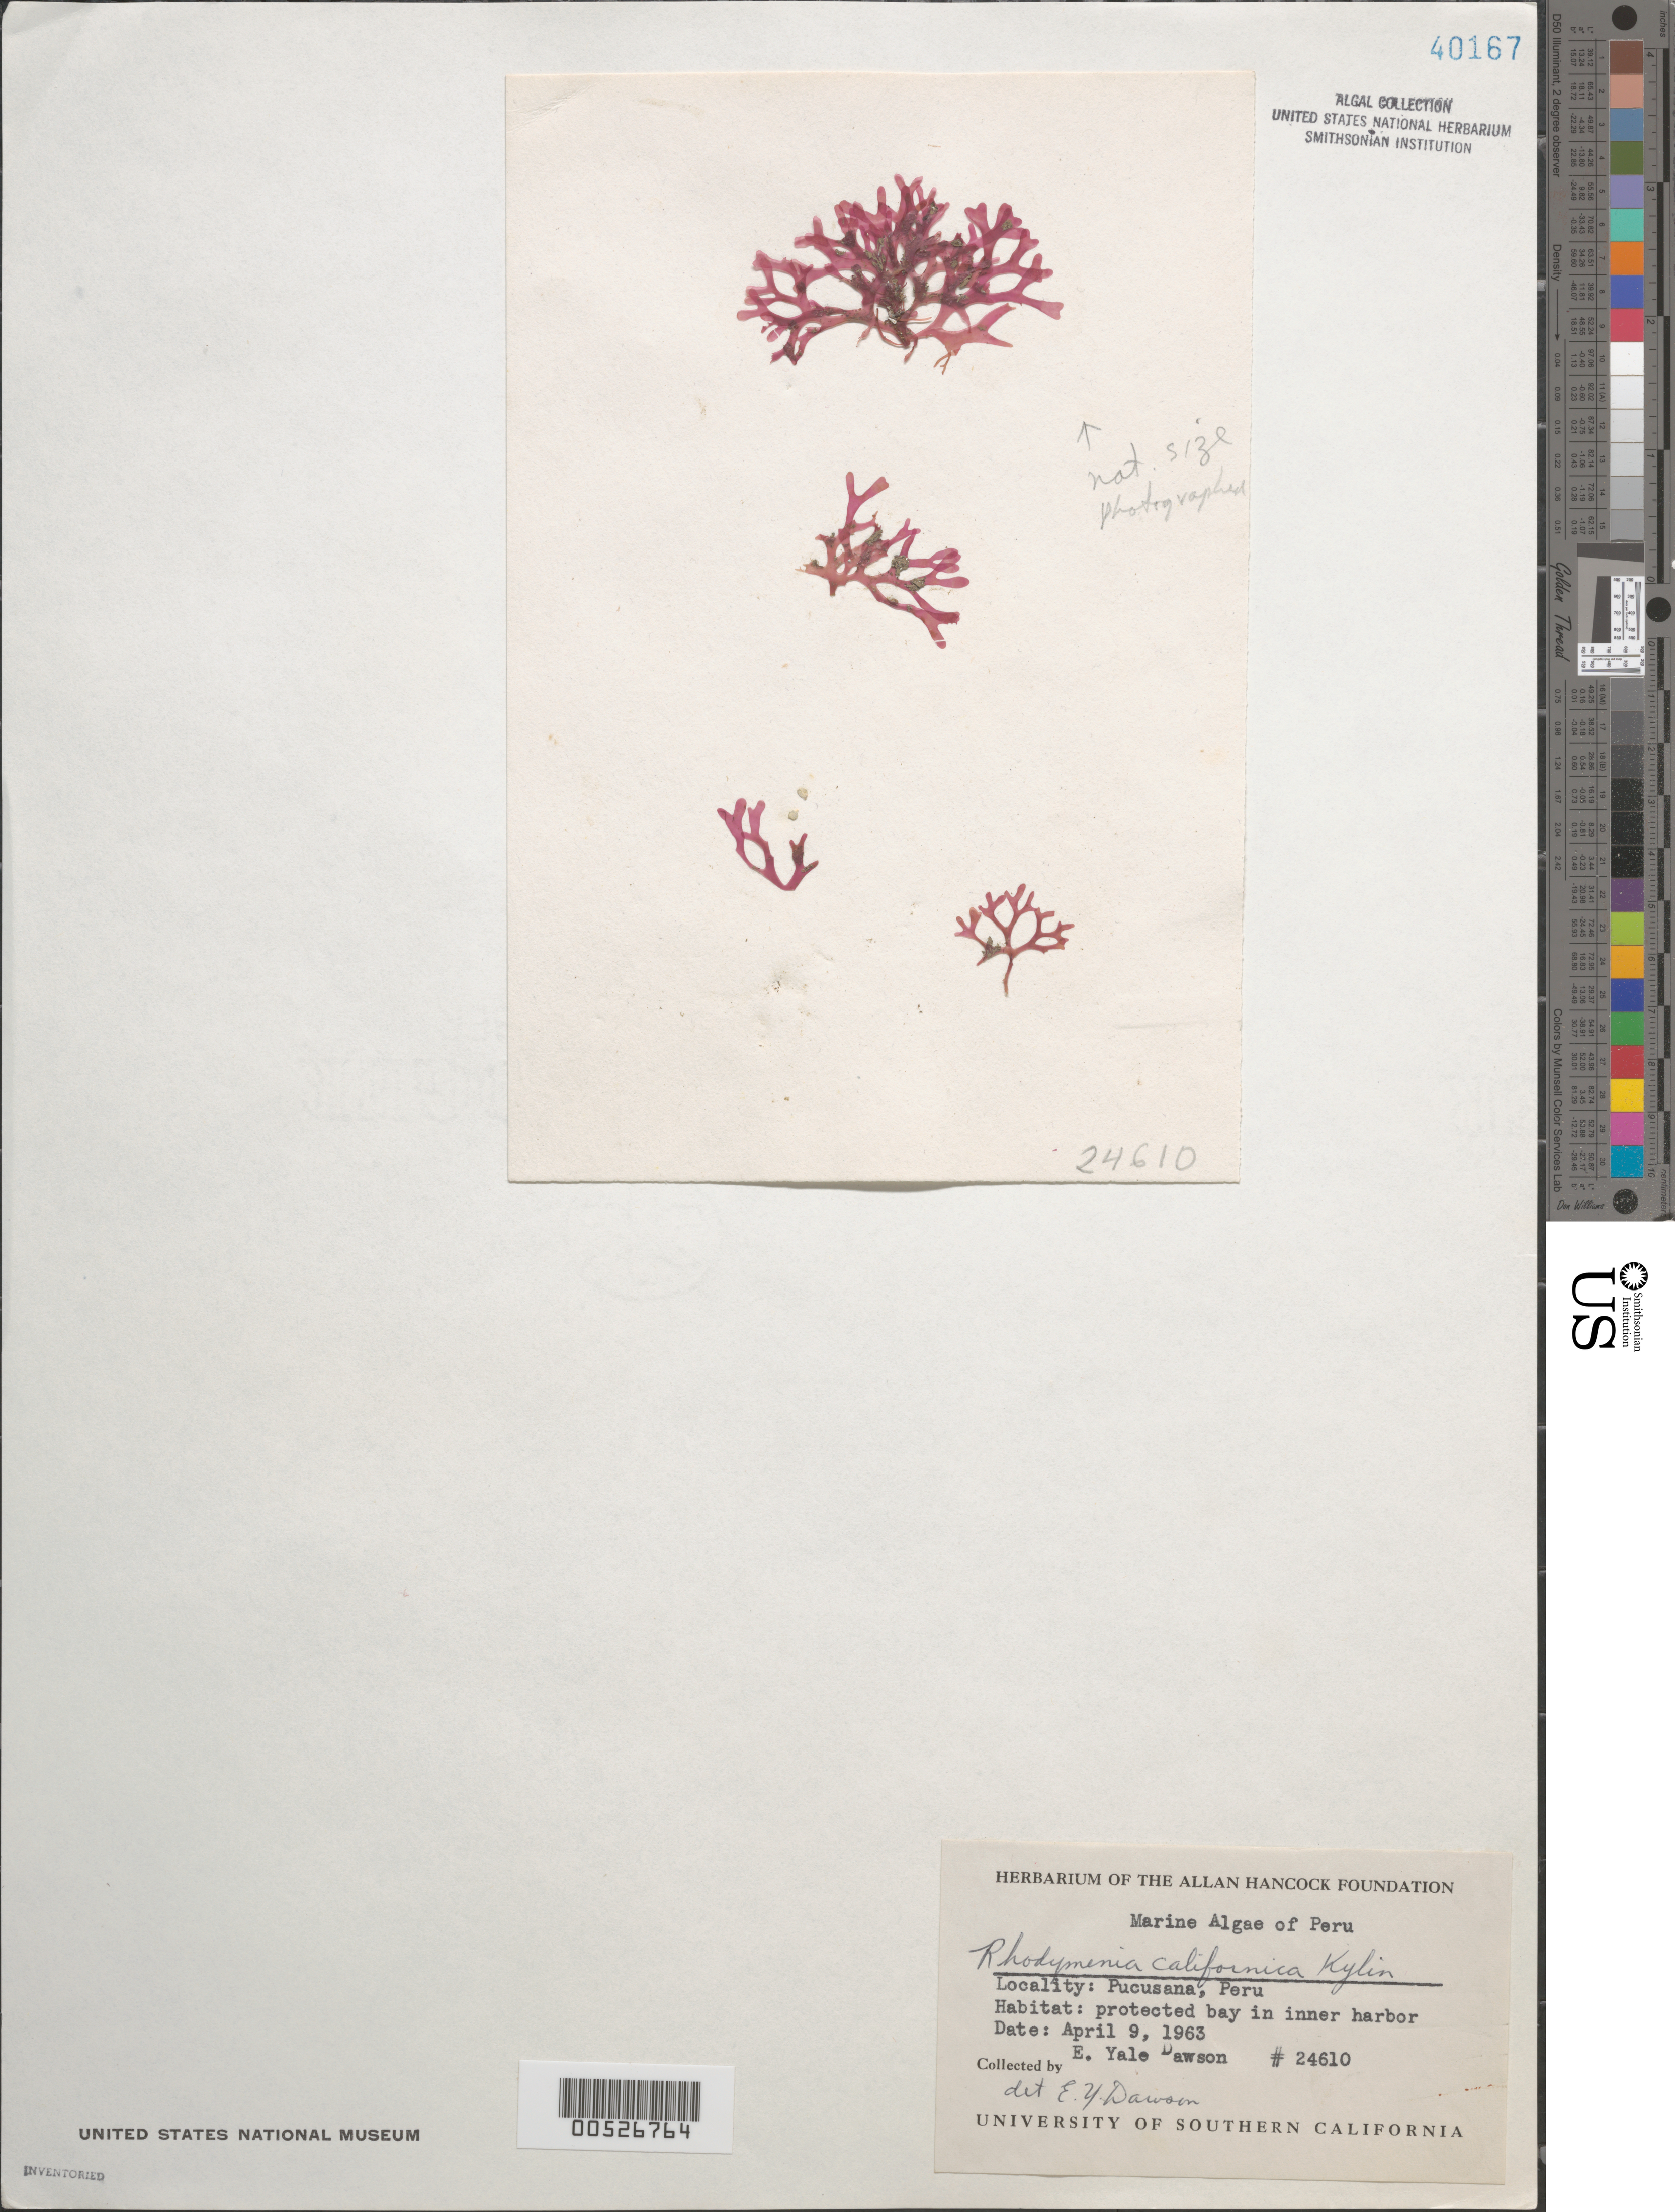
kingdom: Plantae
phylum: Rhodophyta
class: Florideophyceae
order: Rhodymeniales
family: Rhodymeniaceae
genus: Rhodymenia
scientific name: Rhodymenia californica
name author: Kylin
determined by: Dawson, E. Y.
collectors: E. Y. Dawson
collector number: EYD 24610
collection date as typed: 09 Apr 1963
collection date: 1963-04-09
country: Peru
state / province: Lima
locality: Pucusana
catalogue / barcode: US 40167